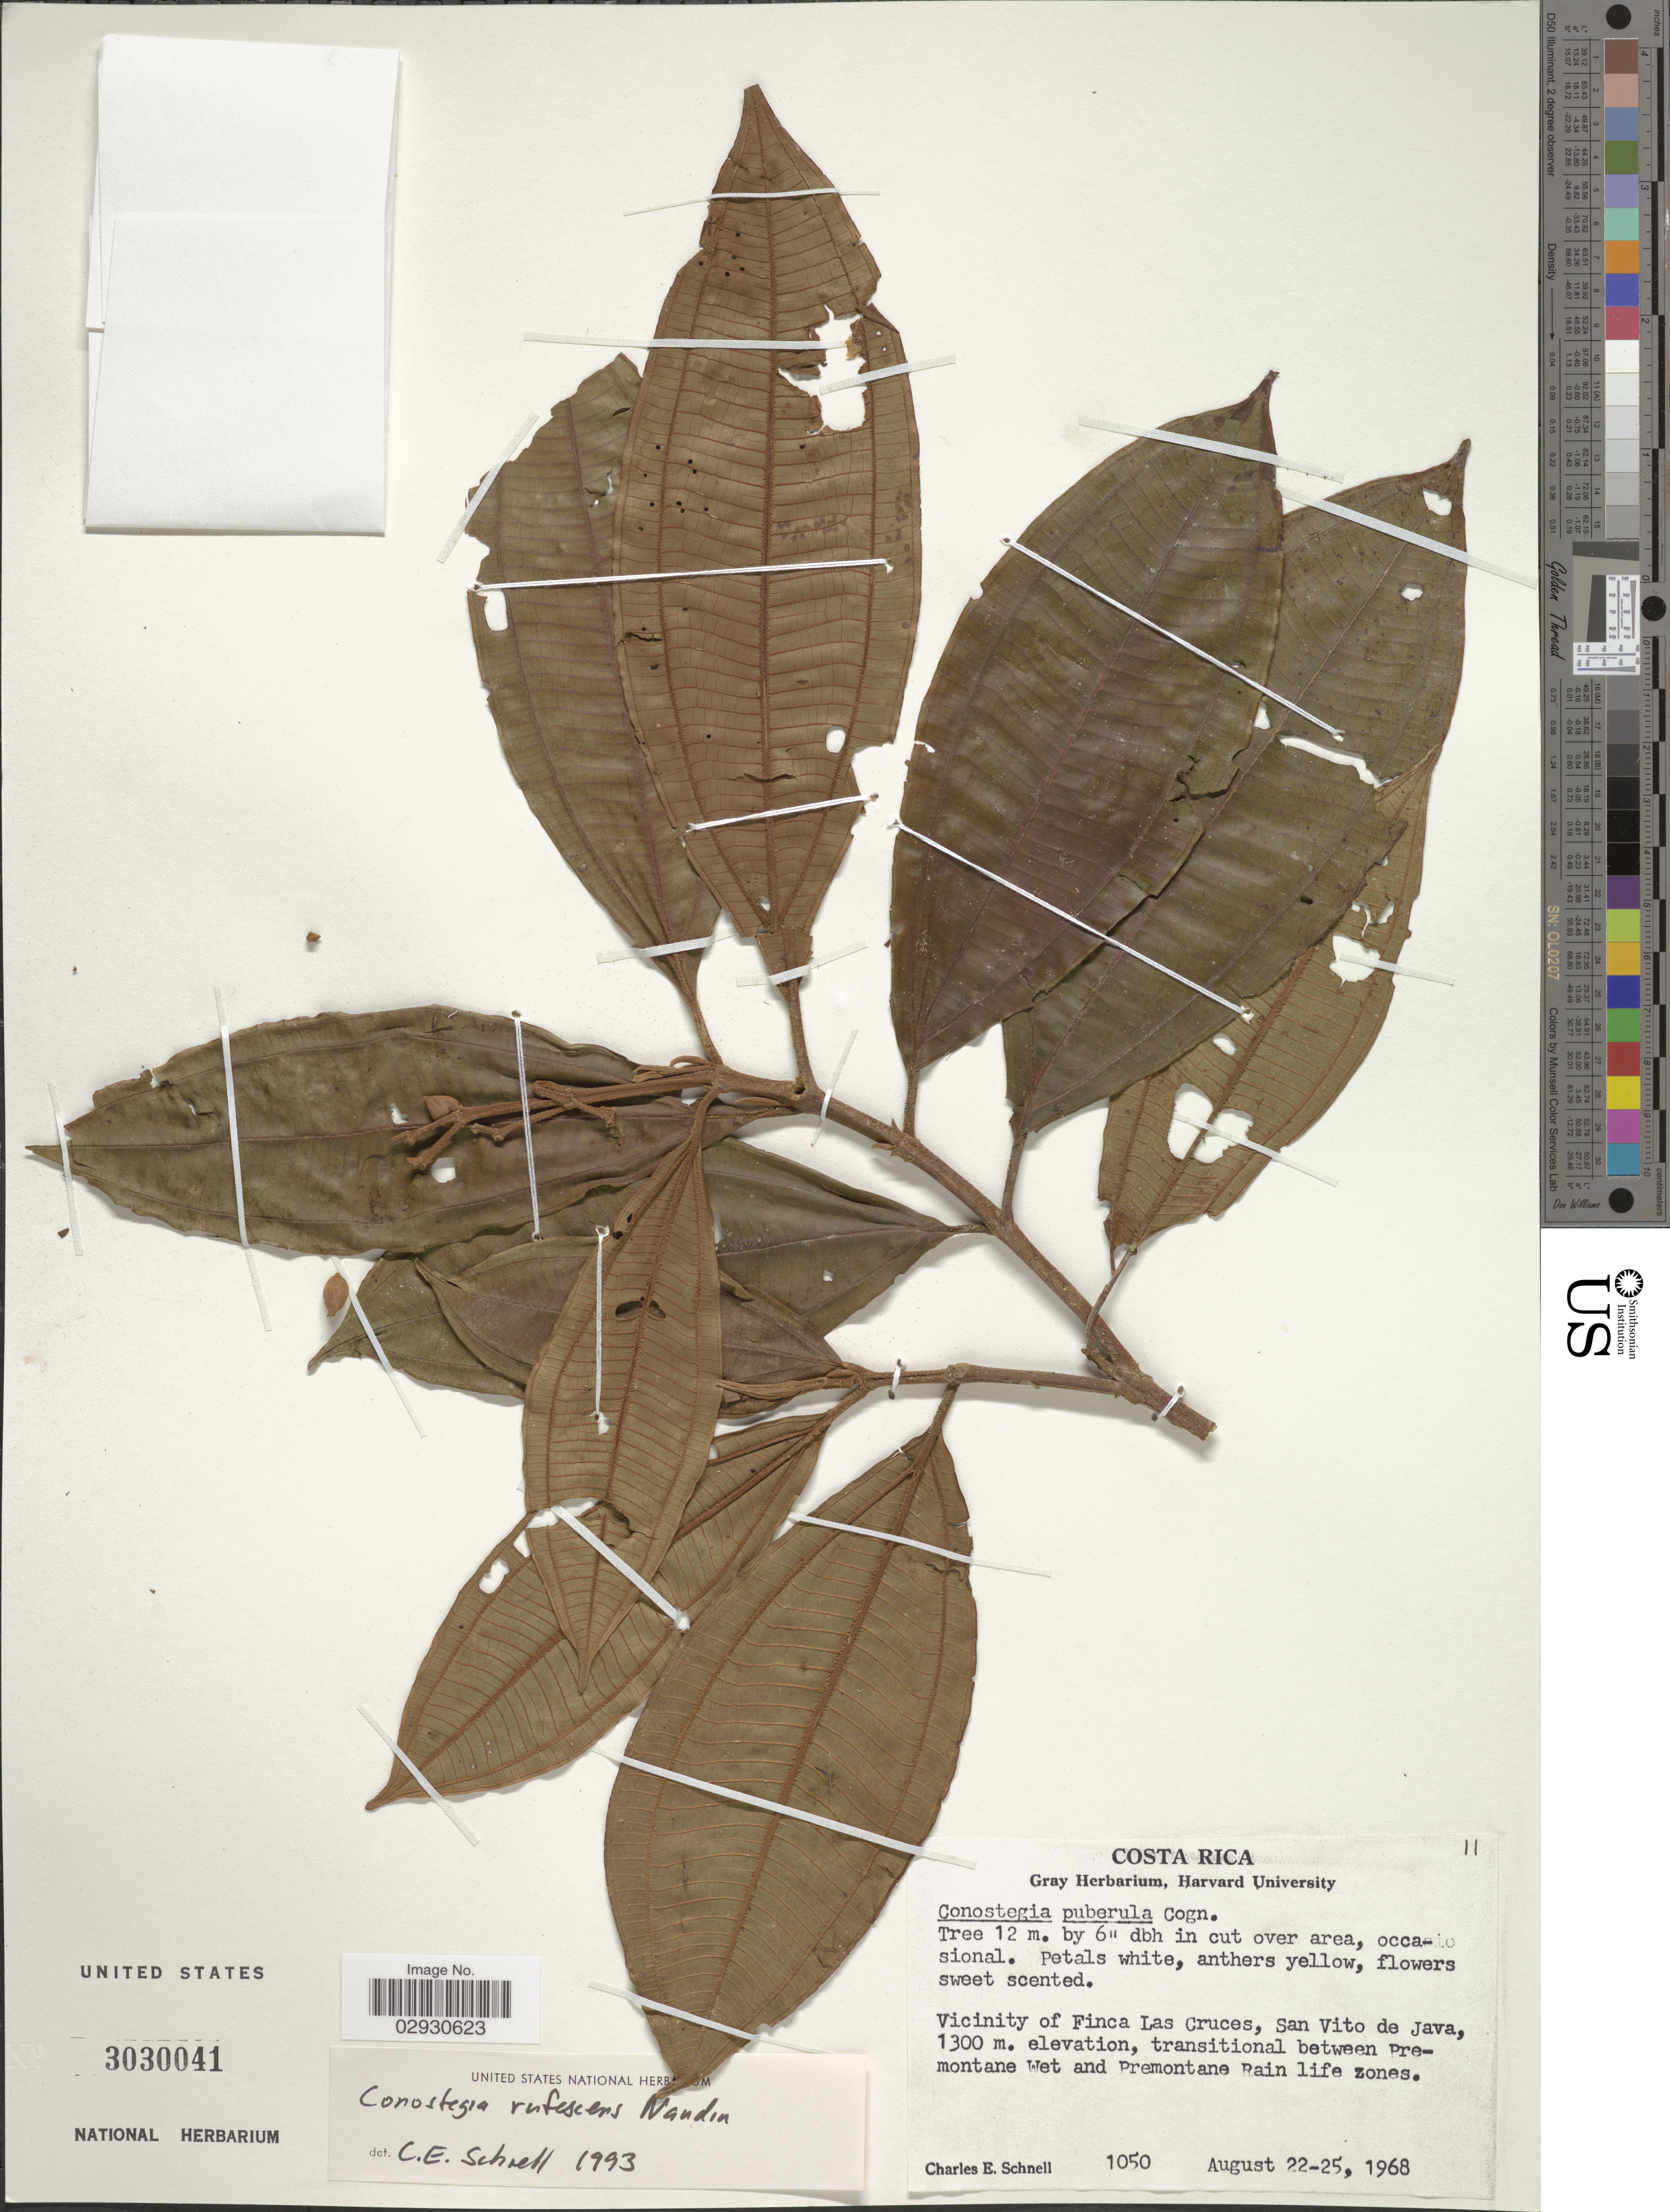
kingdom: Plantae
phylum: Tracheophyta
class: Magnoliopsida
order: Myrtales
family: Melastomataceae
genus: Conostegia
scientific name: Conostegia rufescens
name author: Naudin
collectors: C. Schnell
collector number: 1050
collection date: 1968-08-22/1968-08-25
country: Costa Rica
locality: Vicinity of Finca Las Cruces, San Vito de Java, transitional between Premontane Wet and Premontane Rain life zones.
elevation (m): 1300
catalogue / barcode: US 3030041